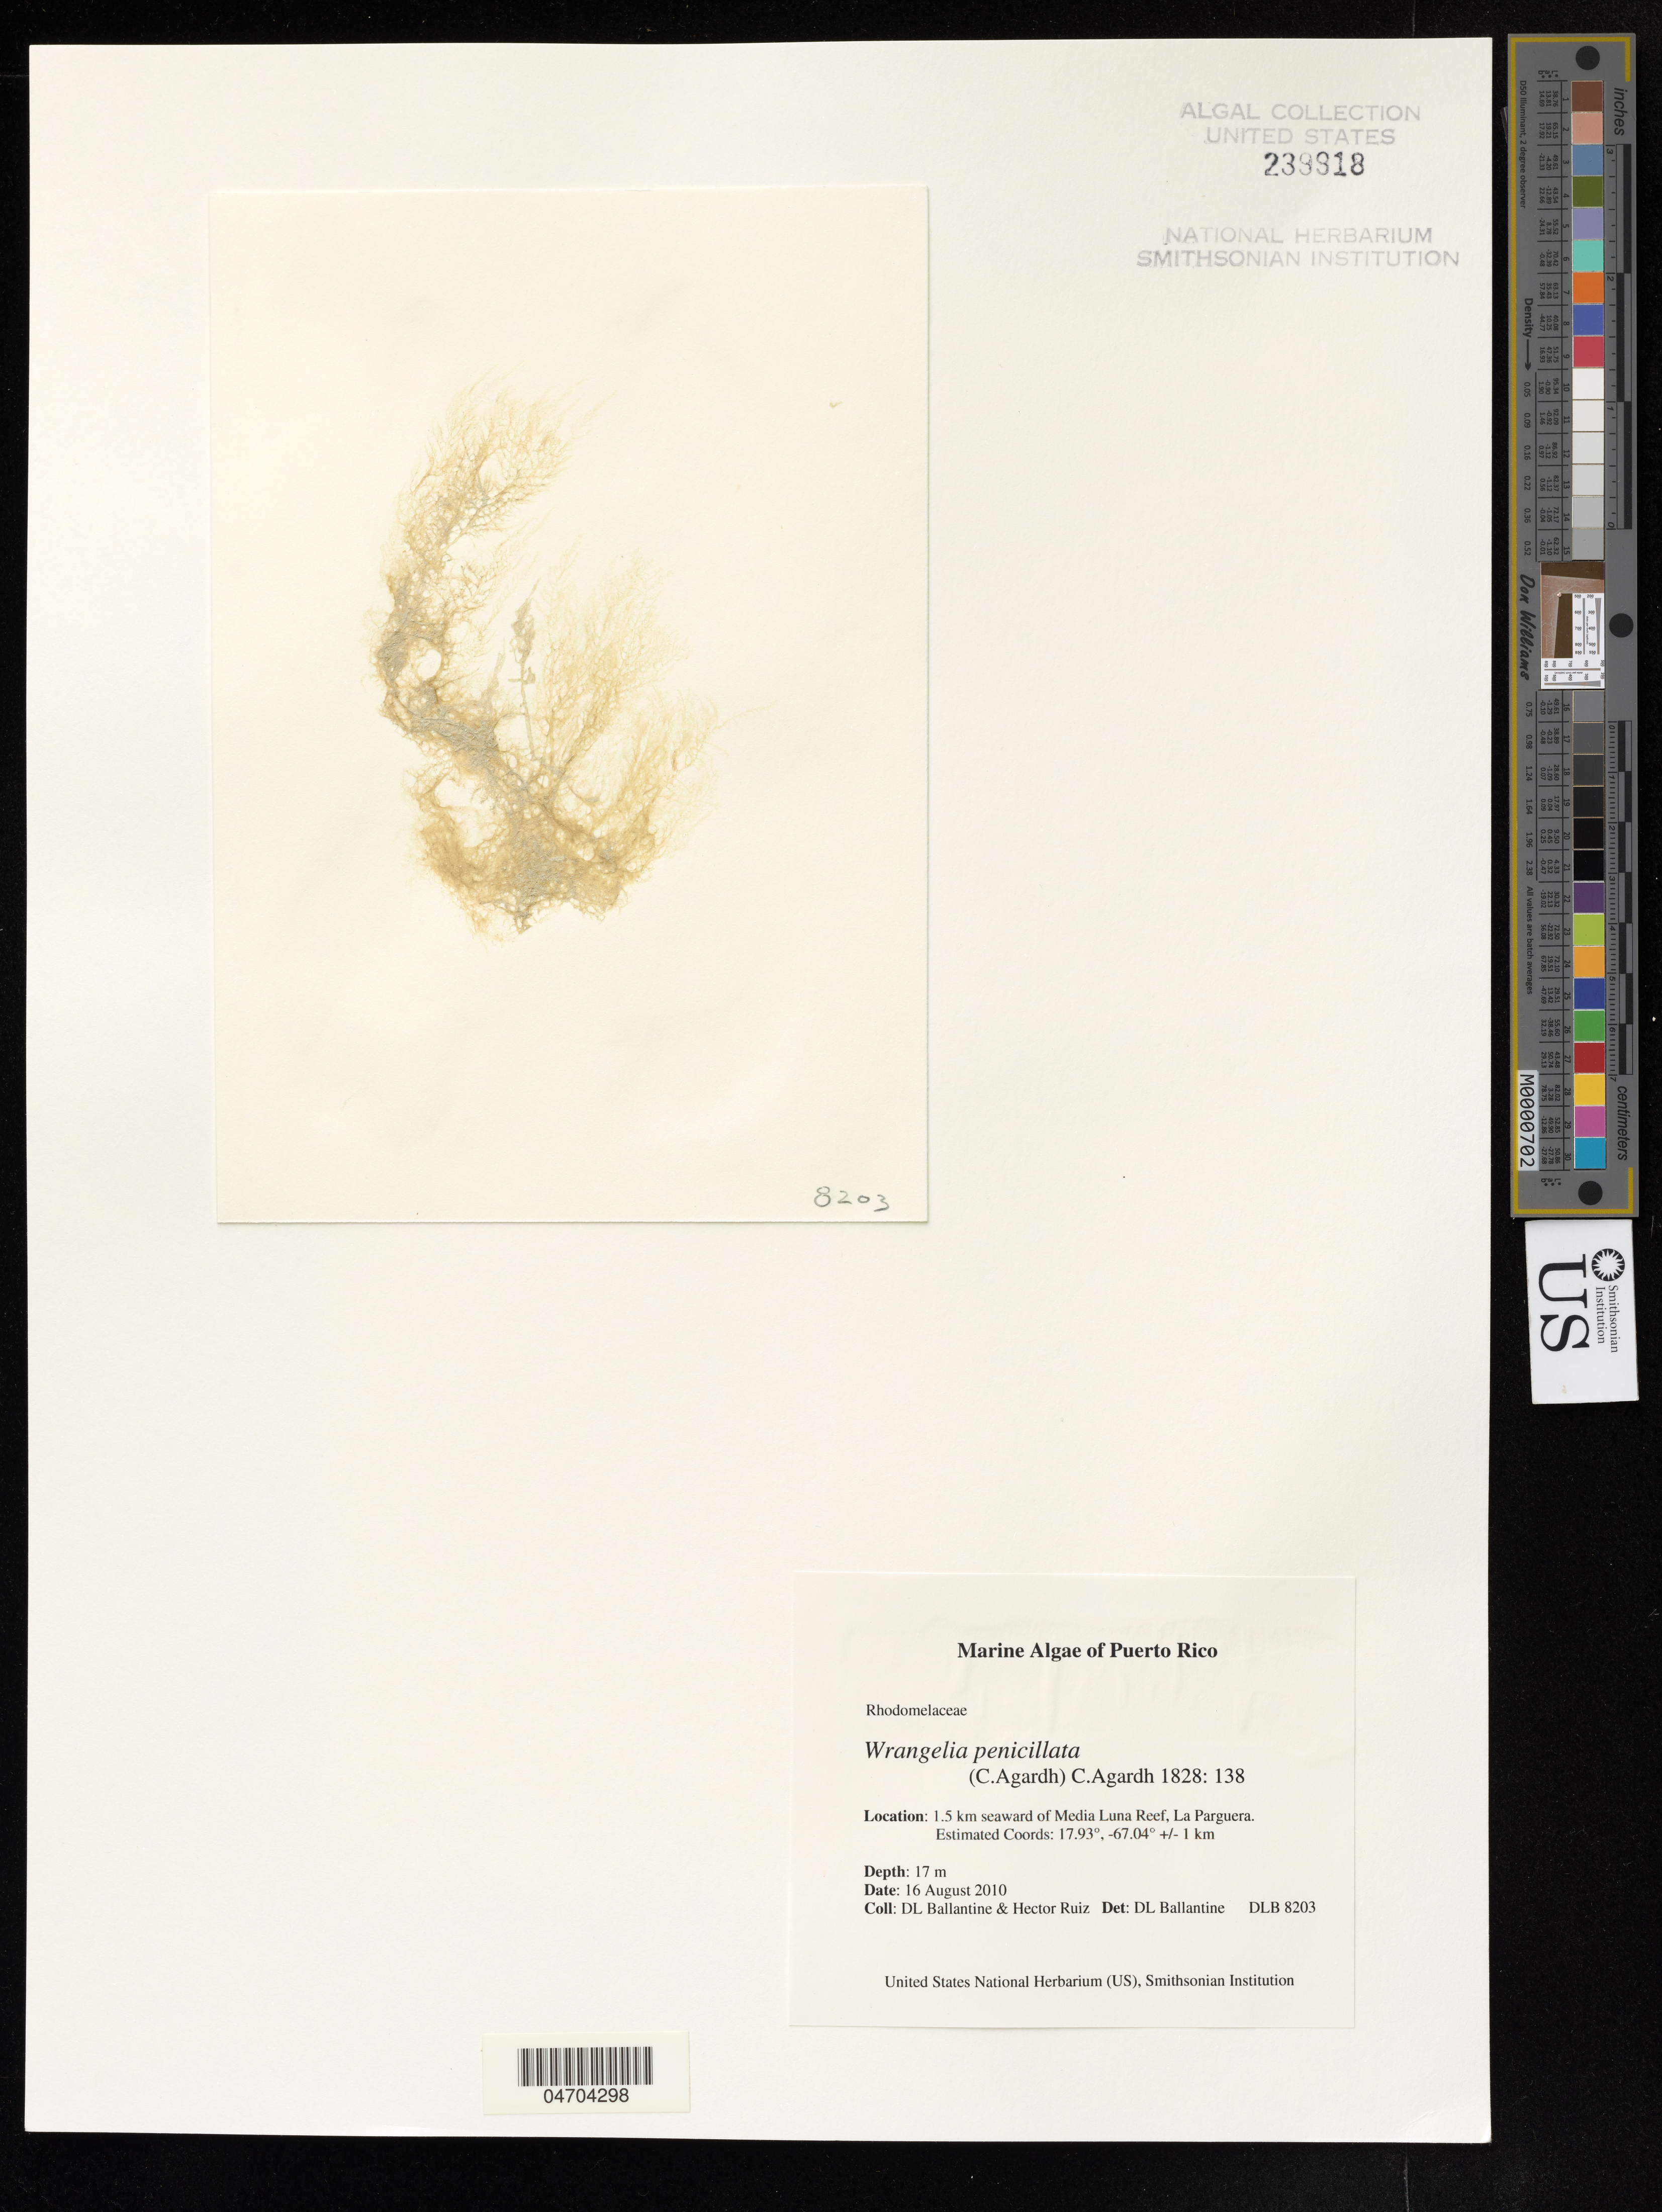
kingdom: Plantae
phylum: Rhodophyta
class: Florideophyceae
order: Ceramiales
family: Wrangeliaceae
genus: Wrangelia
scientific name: Wrangelia penicillata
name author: (C. Agardh) C. Agardh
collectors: D. Ballantine & H. Ruiz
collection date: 2010-08-16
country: Puerto Rico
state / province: Lajas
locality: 1.5 km seaward of Media Luna Reef, La Parguera.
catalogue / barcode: US 239918